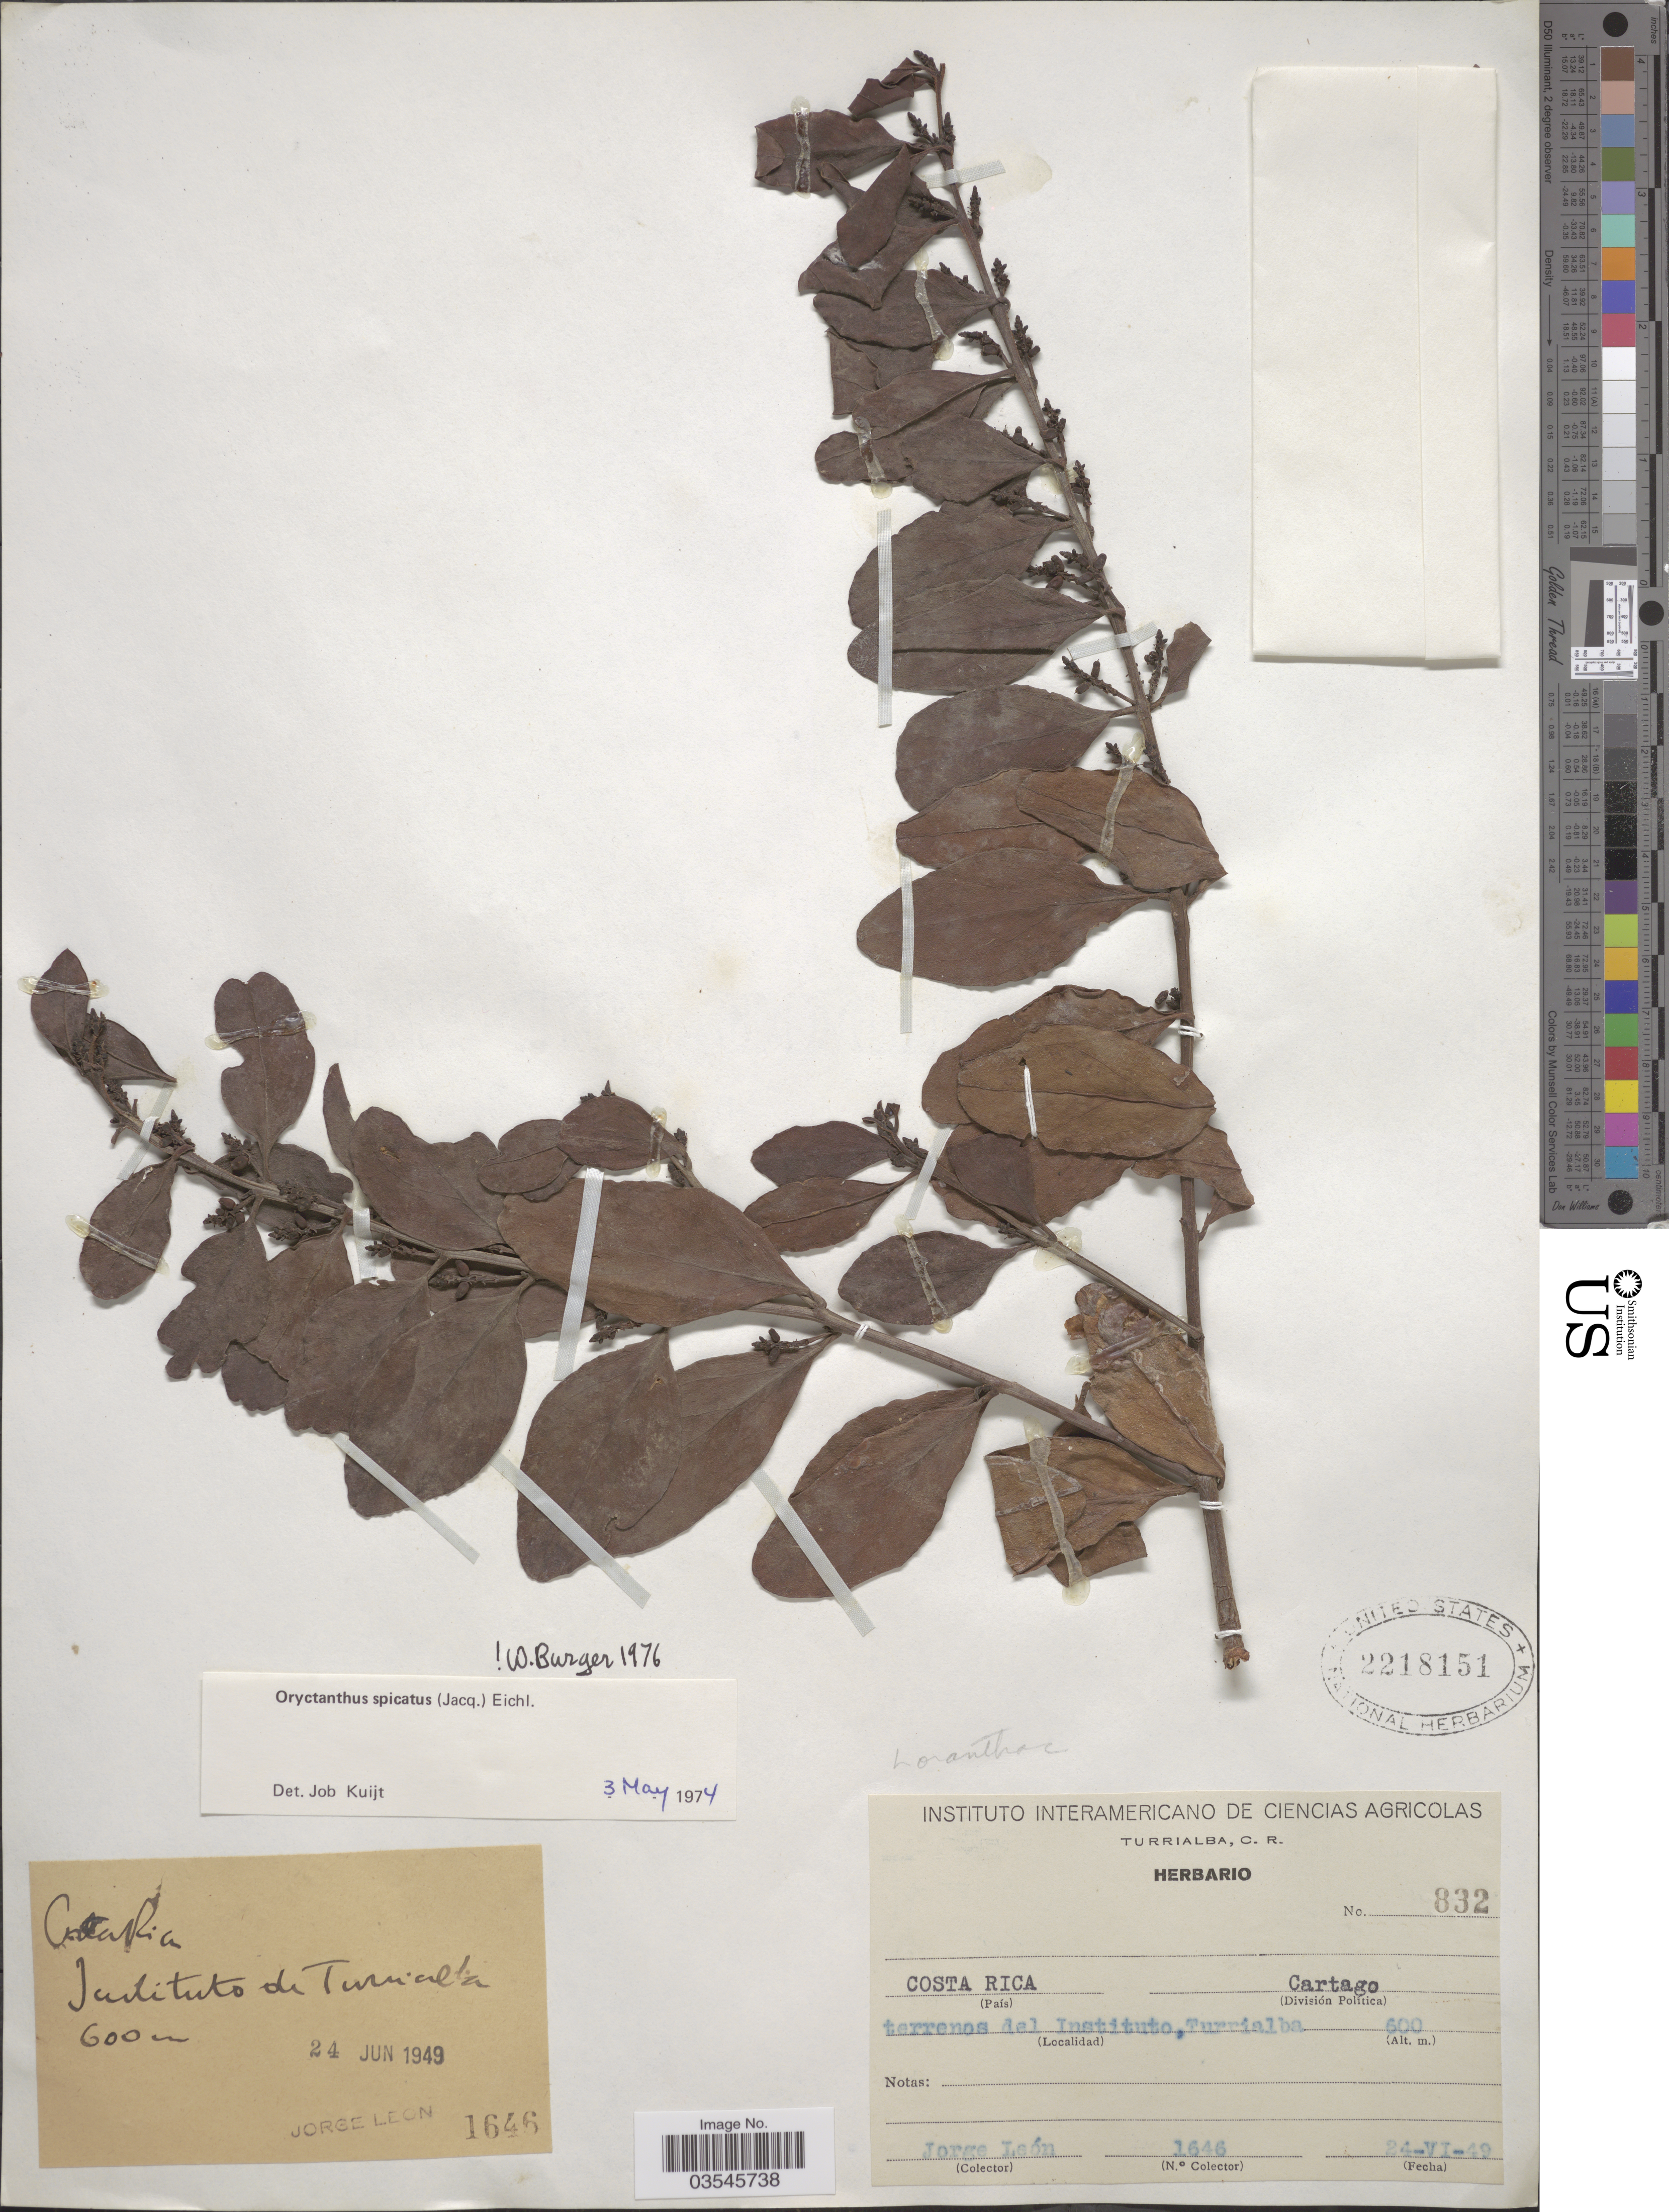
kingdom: Plantae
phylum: Tracheophyta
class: Magnoliopsida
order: Santalales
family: Loranthaceae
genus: Oryctanthus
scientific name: Oryctanthus spicatus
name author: (Jacq.) Eichler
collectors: J. León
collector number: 1646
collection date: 1949-06-24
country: Costa Rica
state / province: Cartago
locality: Terrenos del Instituto, Turrialba.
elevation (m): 600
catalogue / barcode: US 2218151